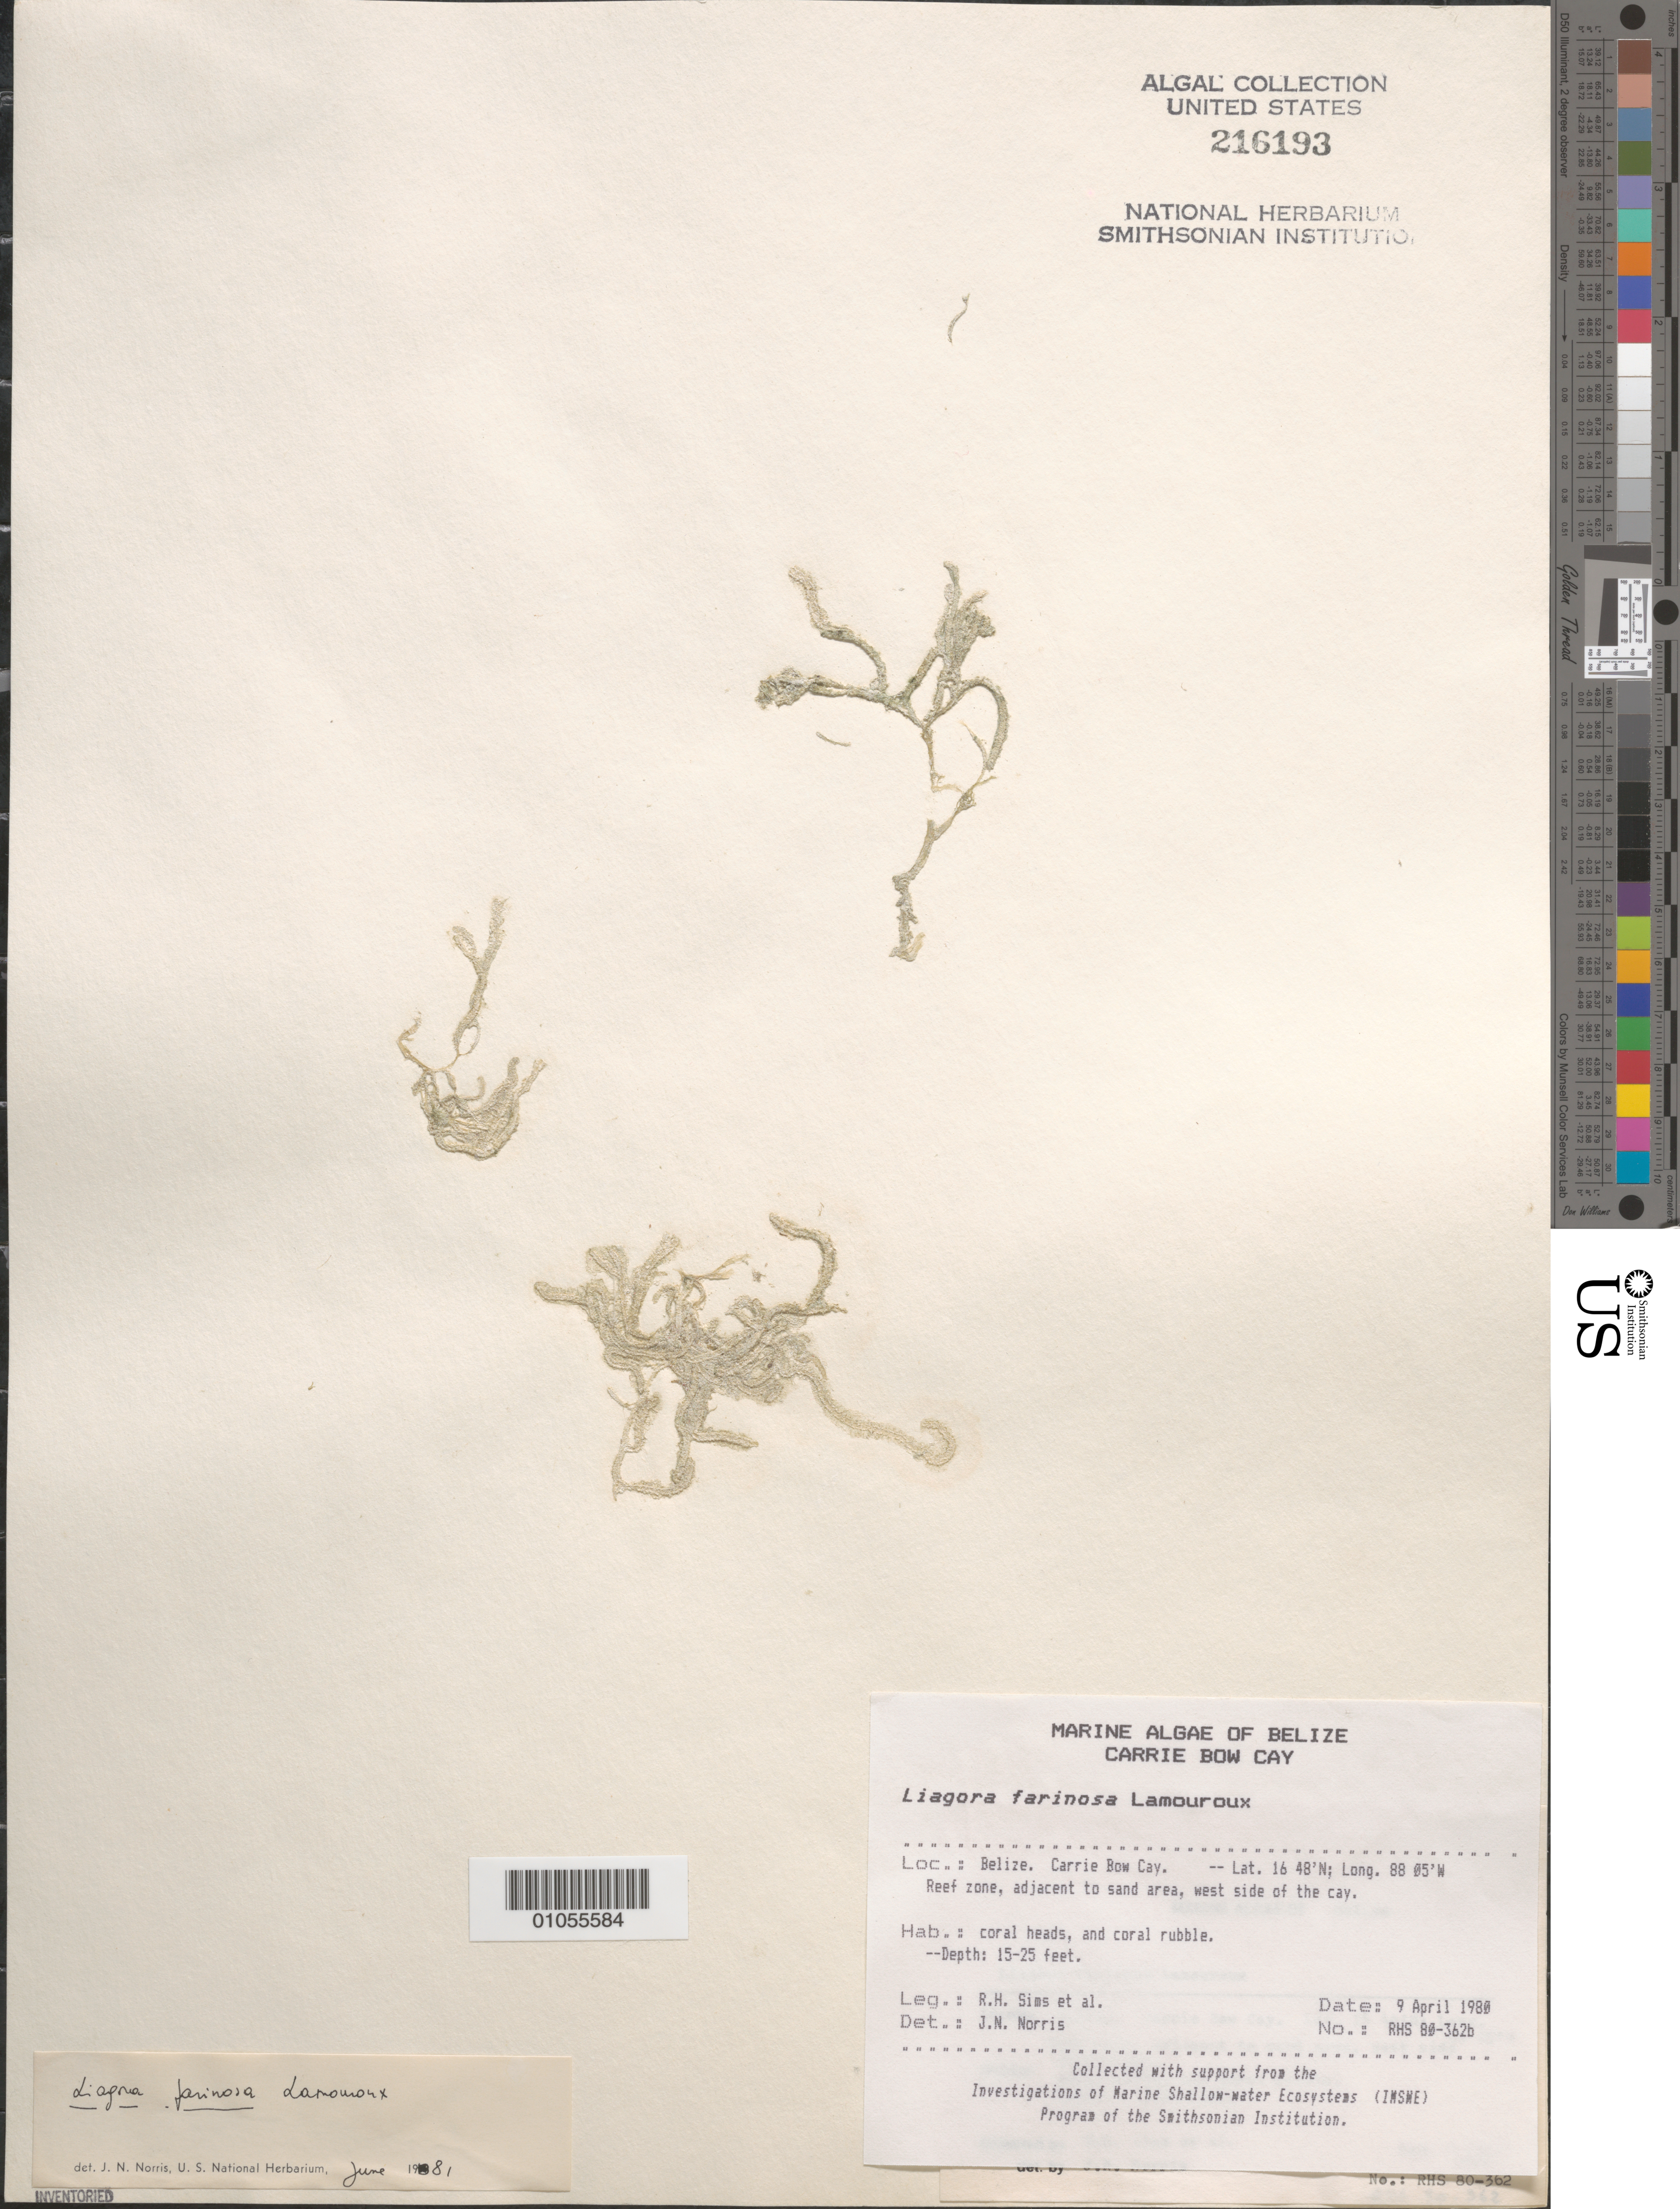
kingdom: Plantae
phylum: Rhodophyta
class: Florideophyceae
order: Nemaliales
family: Liagoraceae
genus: Liagora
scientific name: Liagora farinosa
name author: J.V.Lamouroux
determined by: Norris, James N.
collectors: R. H. Sims & et al.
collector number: RHS 80-362B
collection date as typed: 09 Apr 1980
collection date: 1980-04-09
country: Belize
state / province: Stann Creek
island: Carrie Bow Cay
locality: Reef zone, adjacent to sand area, west side of the cay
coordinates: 16 48'N, 88 05'W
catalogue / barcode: US 216193